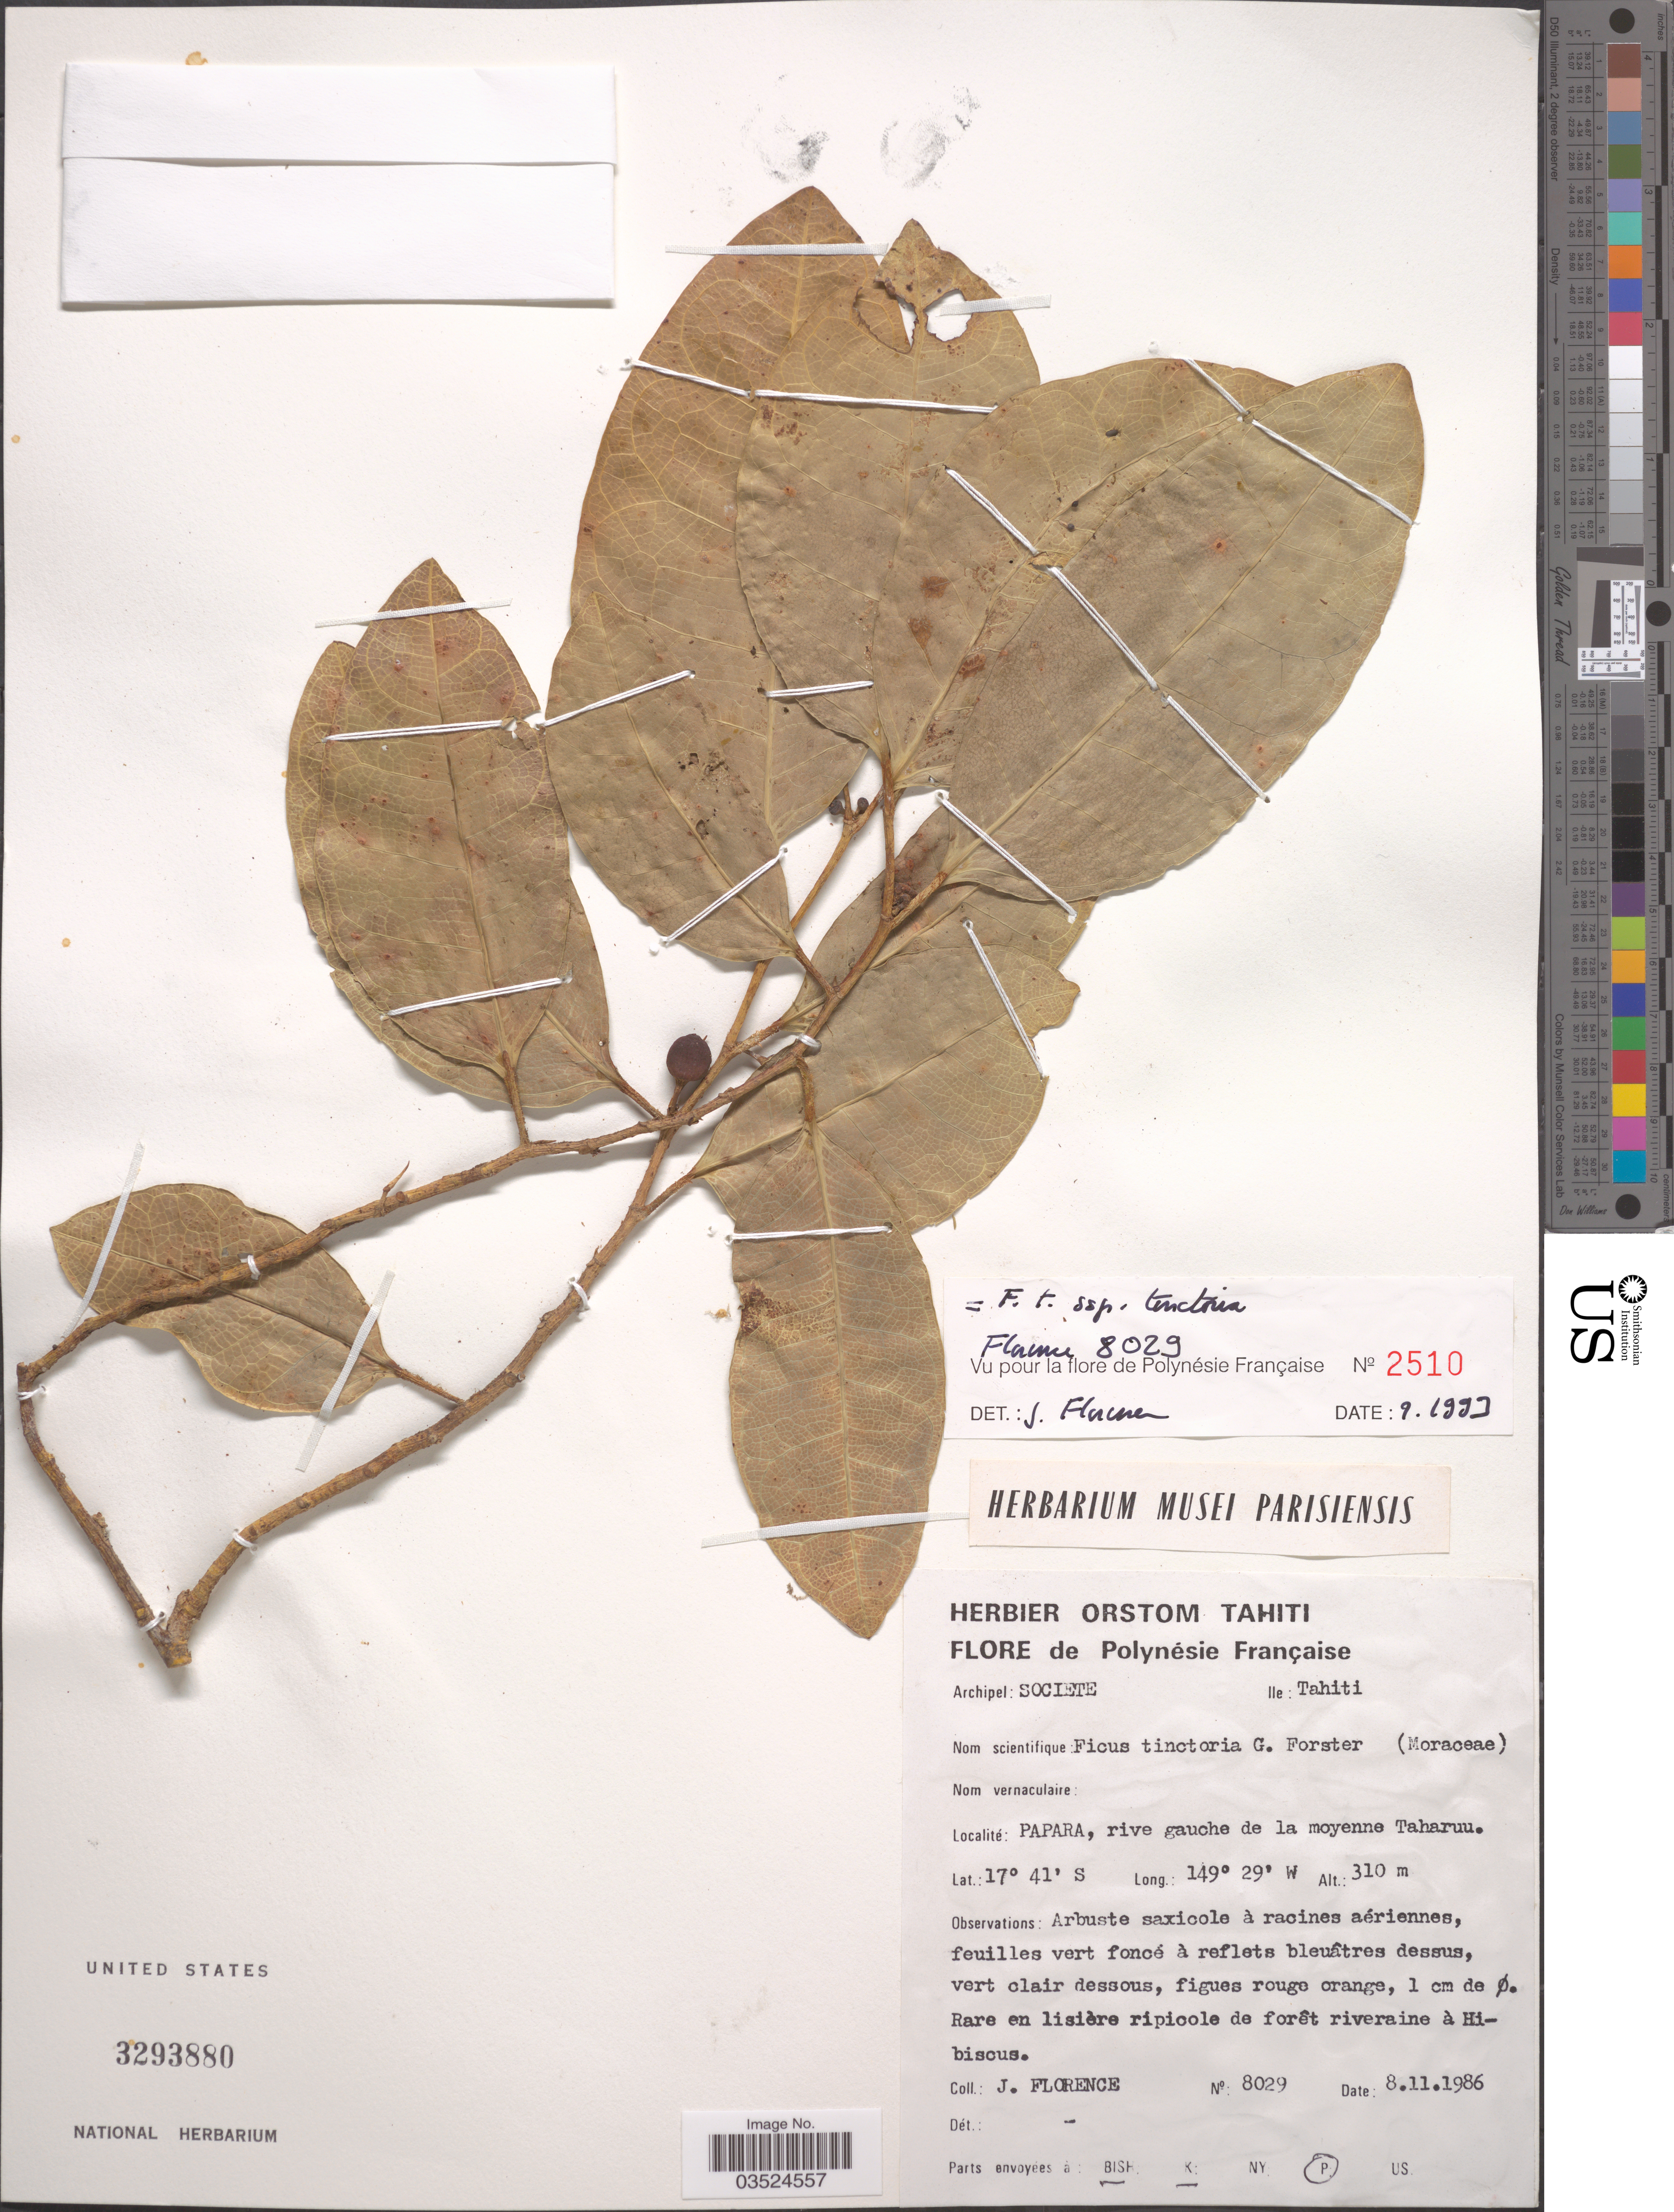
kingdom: Plantae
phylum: Tracheophyta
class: Magnoliopsida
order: Rosales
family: Moraceae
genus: Ficus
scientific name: Ficus tinctoria subsp. tinctoria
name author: G. Forst.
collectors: J. Florence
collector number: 8029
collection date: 1986-11-08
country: French Polynesia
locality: Archipel: Societe. Ile: Tahiti. Papara, rive gauche de la moyenne Taharuu.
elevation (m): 310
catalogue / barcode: US 3293880